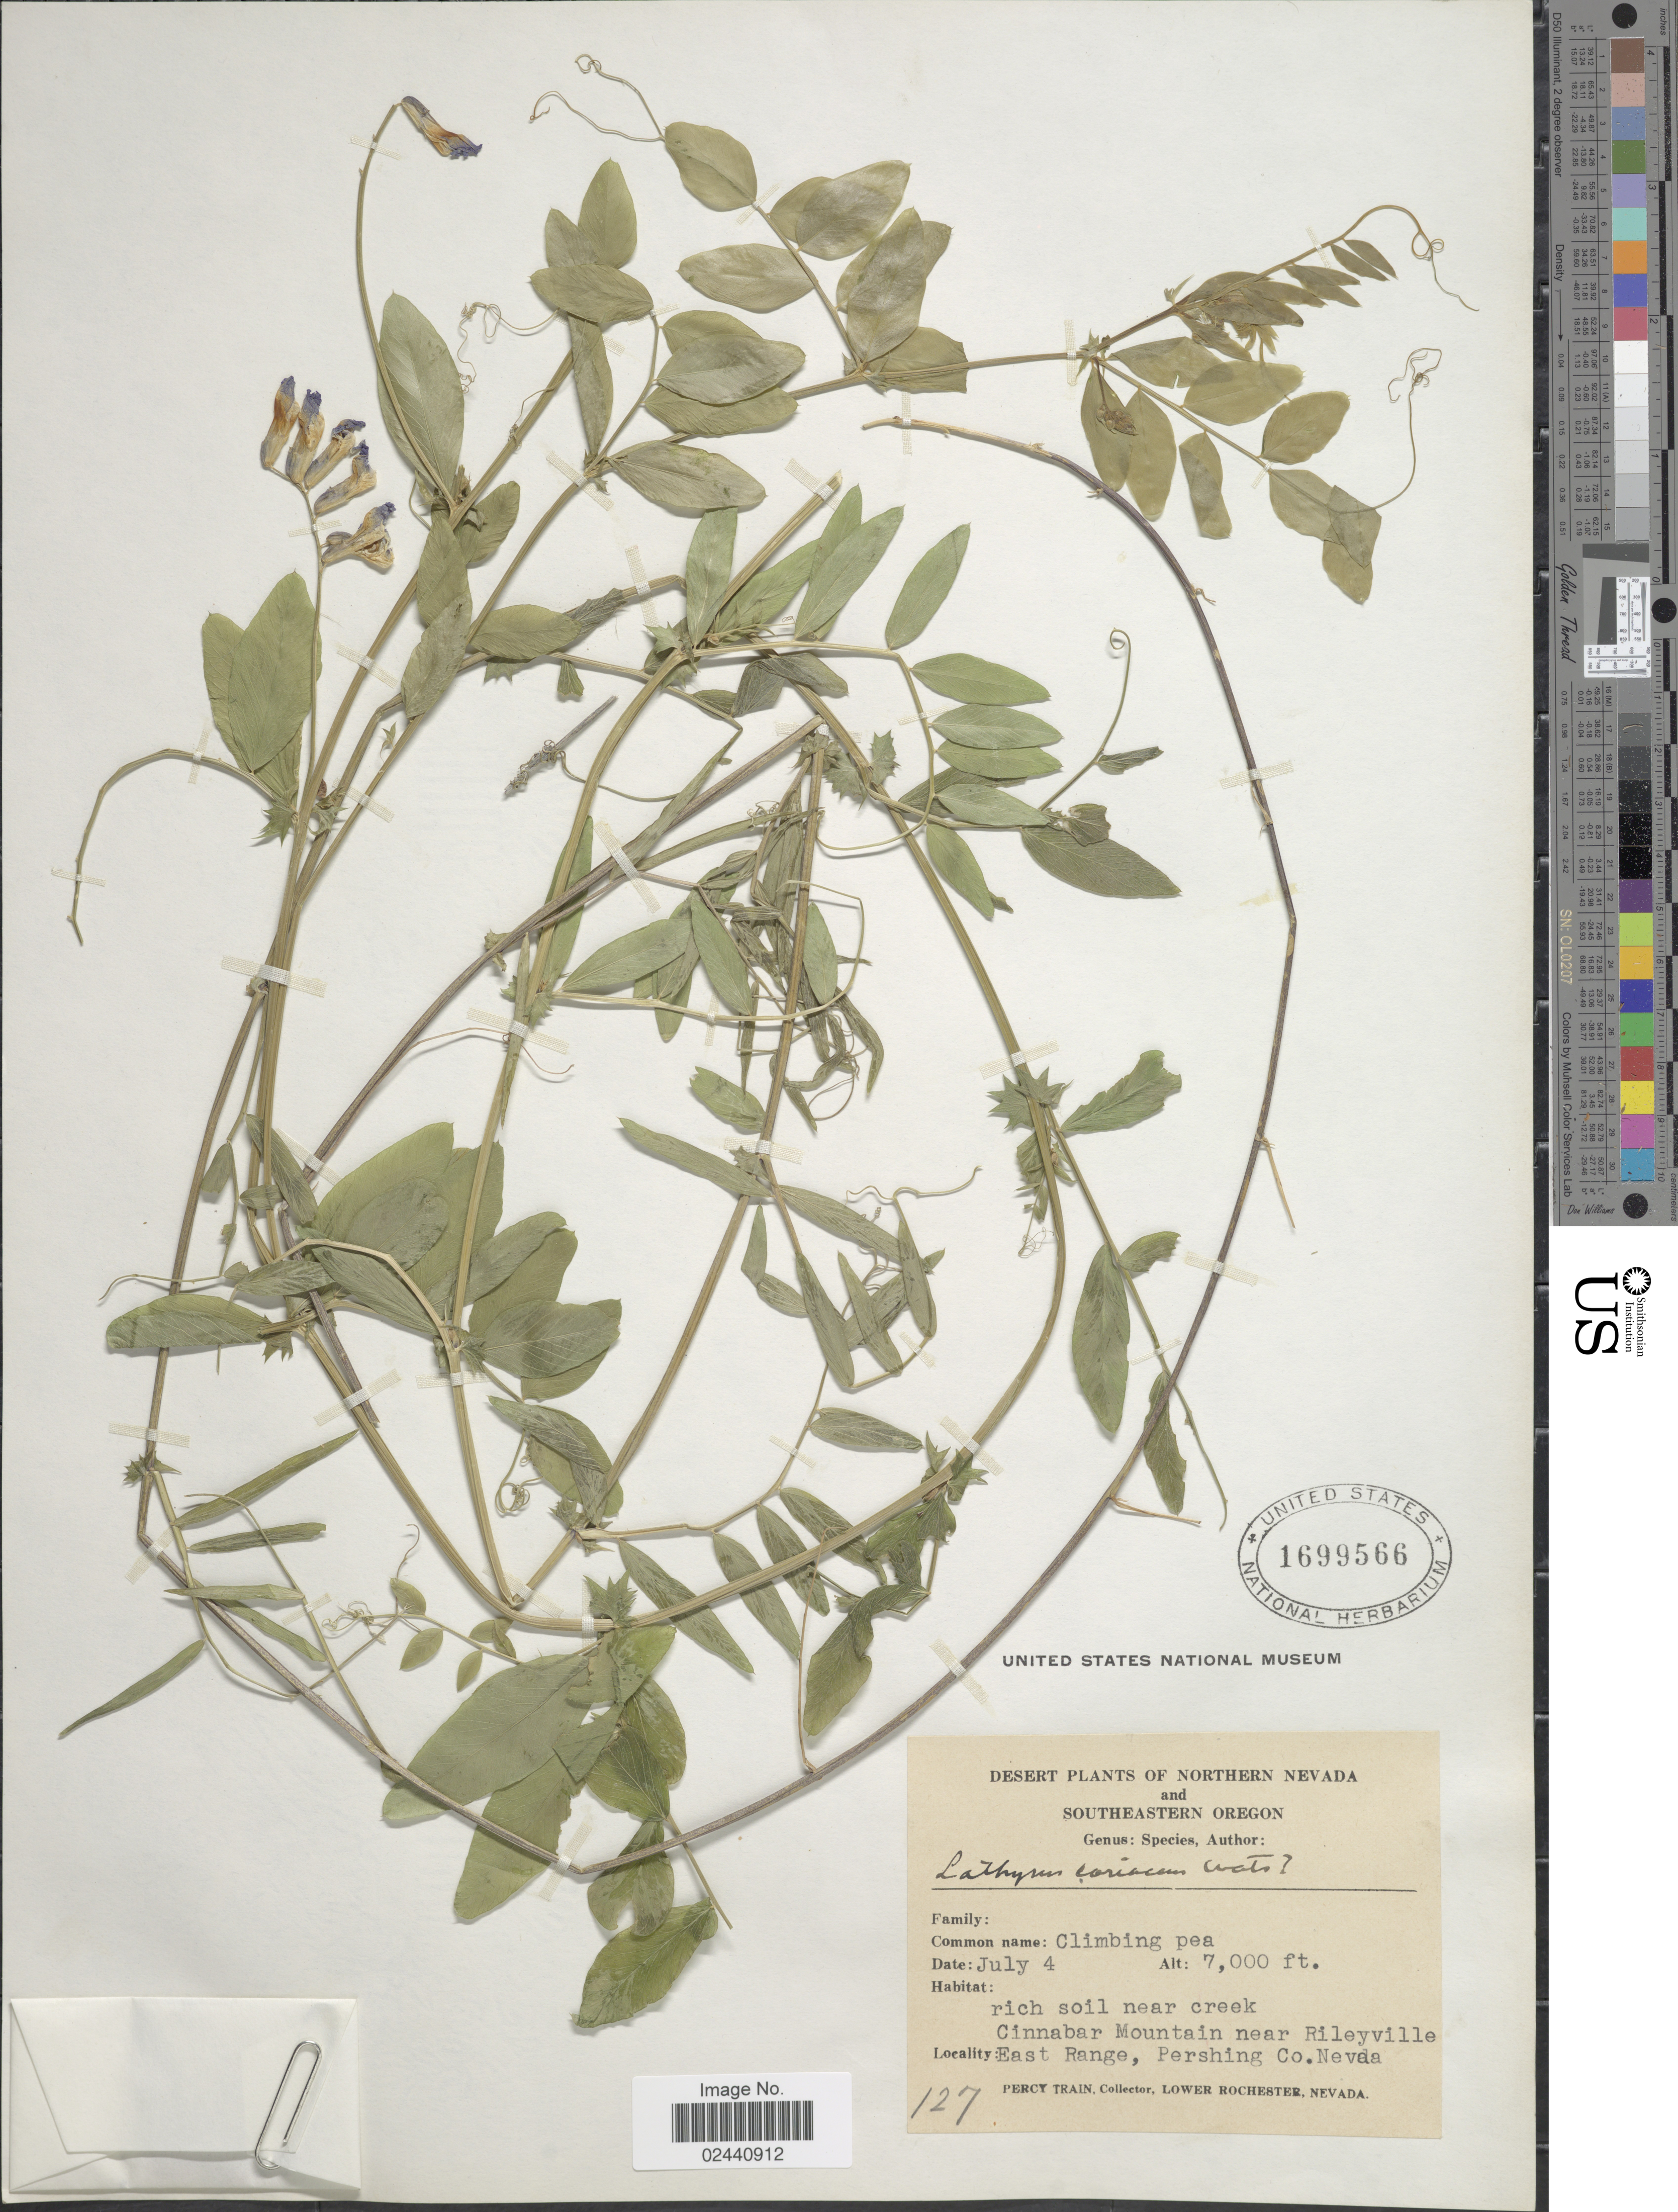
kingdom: Plantae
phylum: Tracheophyta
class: Magnoliopsida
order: Fabales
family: Fabaceae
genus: Lathyrus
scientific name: Lathyrus lanszwertii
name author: Kellogg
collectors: P. Train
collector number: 127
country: United States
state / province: Nevada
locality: Rich soil near creek, Cinnabar Mountain near Rileyville, East Range, Pershing Co.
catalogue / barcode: US 1699566